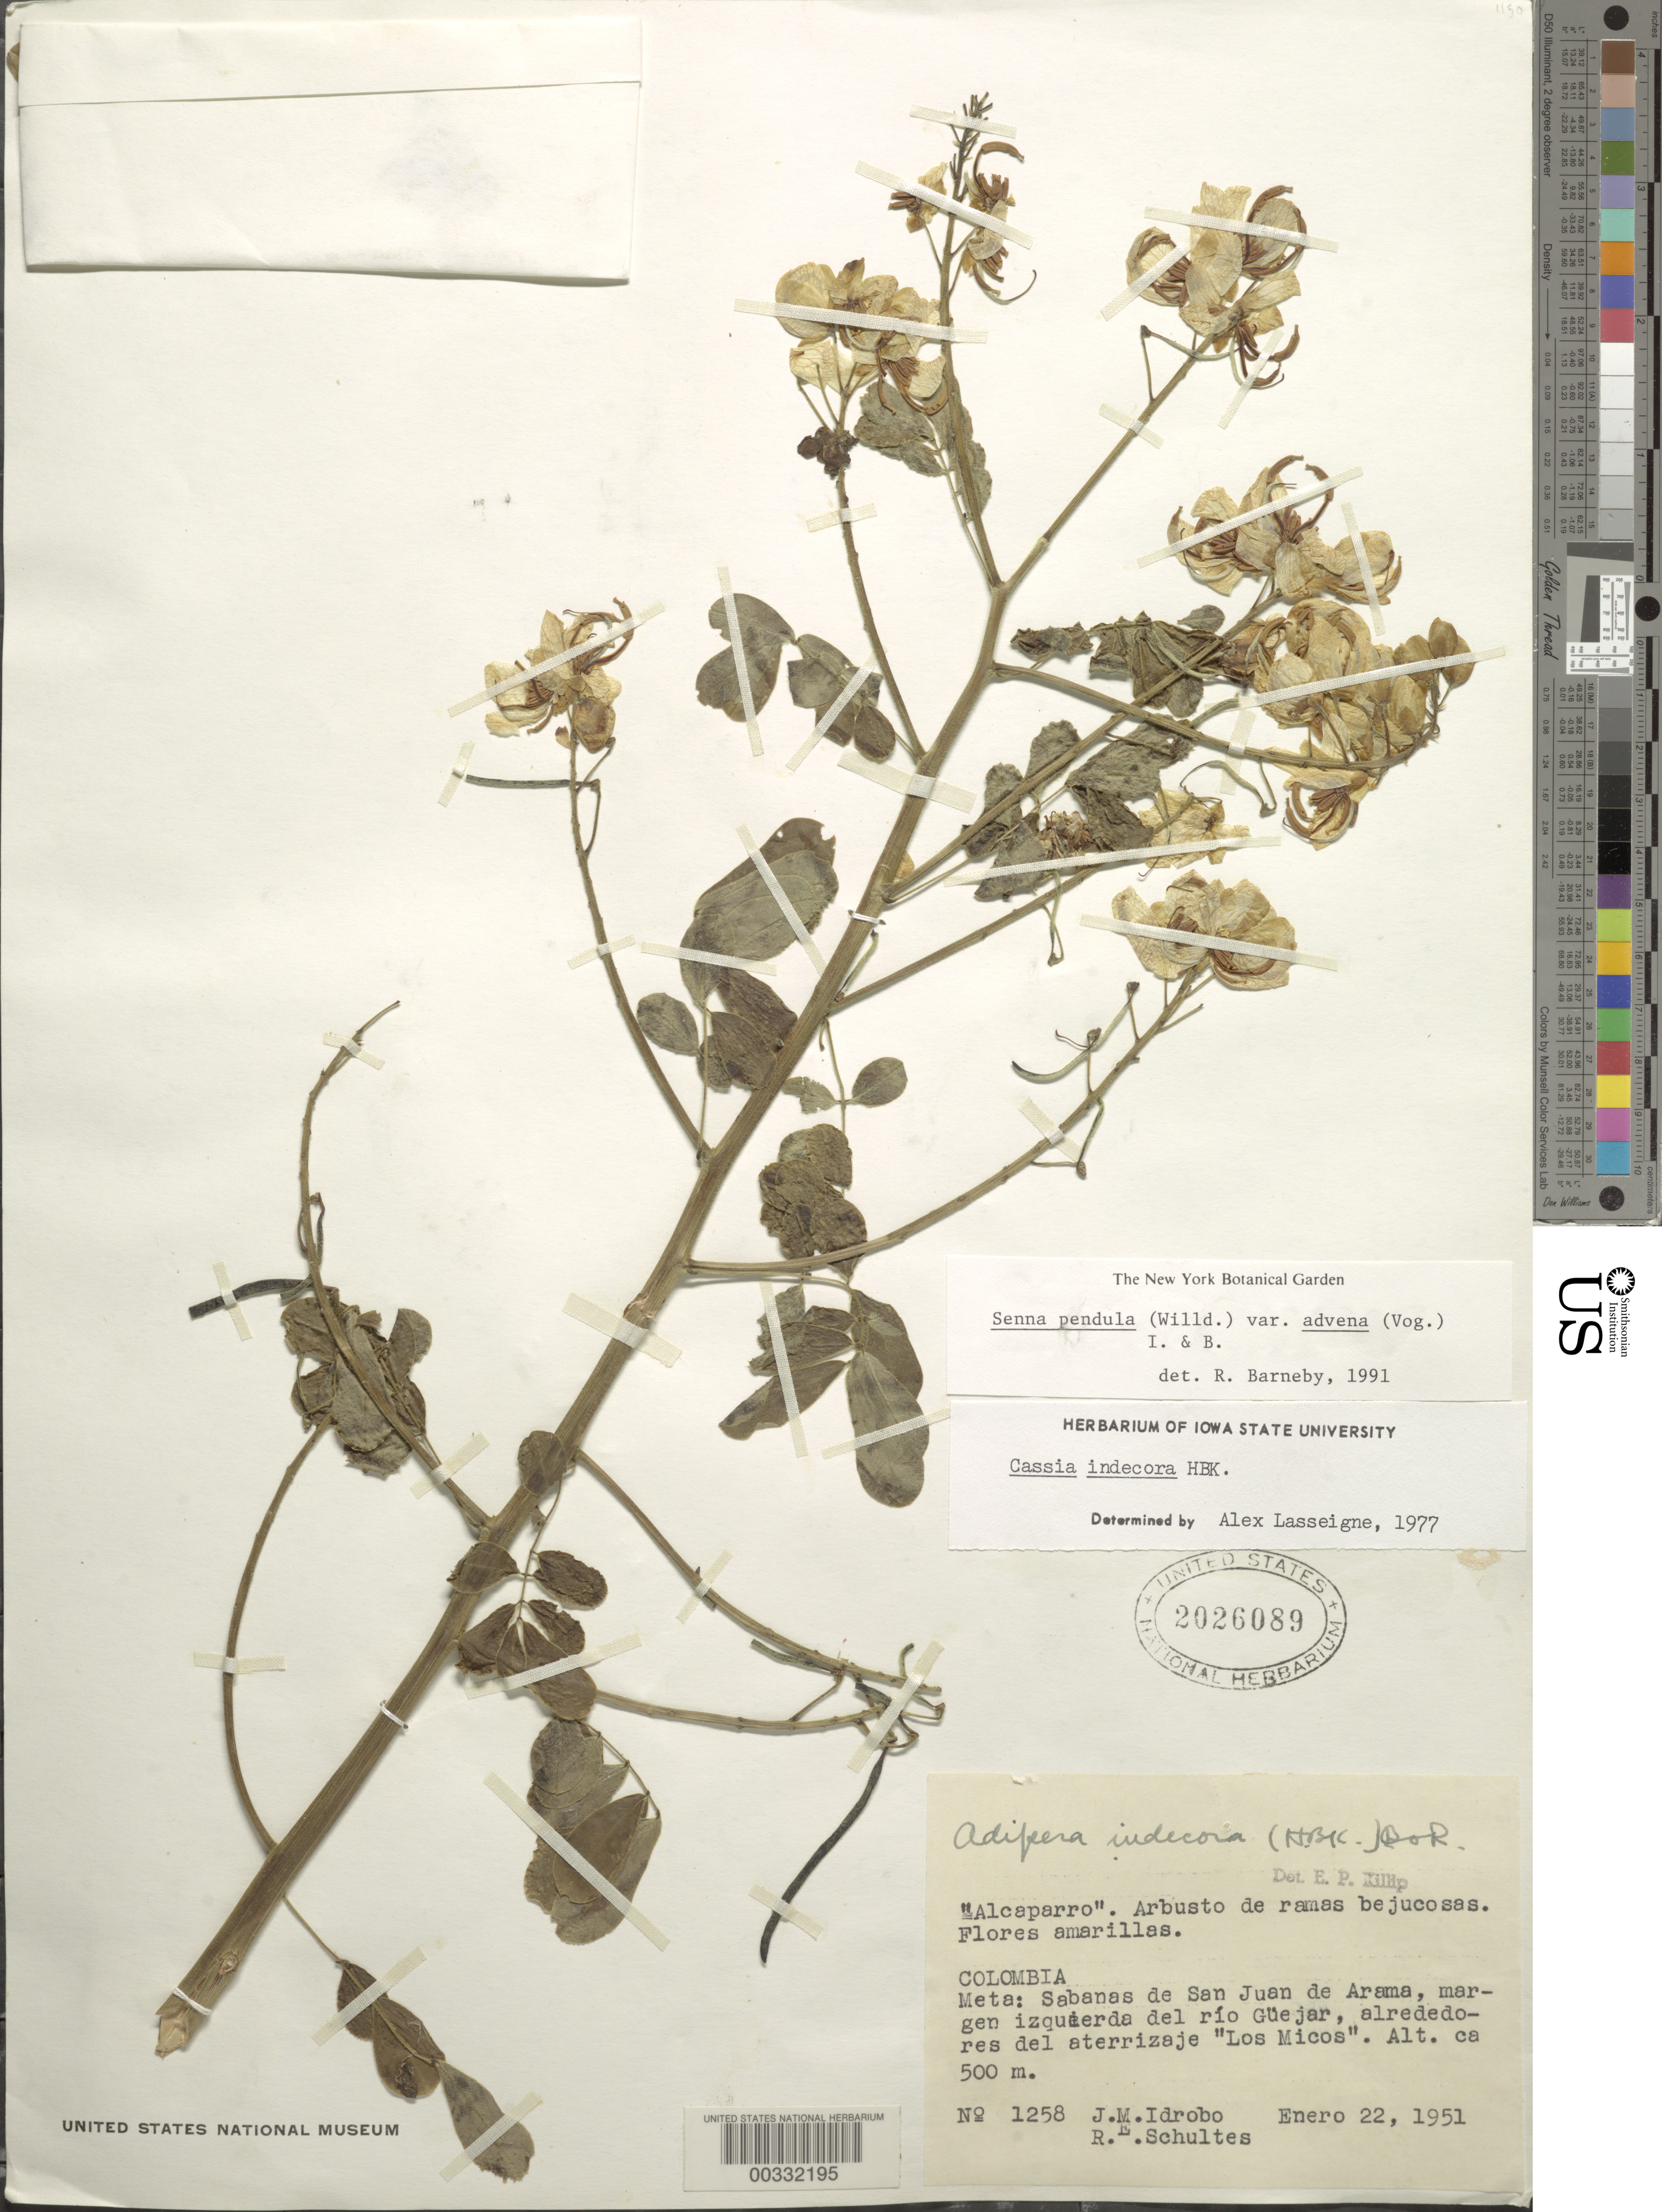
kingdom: Plantae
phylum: Tracheophyta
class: Magnoliopsida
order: Fabales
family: Fabaceae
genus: Senna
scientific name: Senna pendula var. advena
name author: (Vogel) H.S. Irwin & Barneby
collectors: J. M. Idrobo & R. E. Schultes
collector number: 1258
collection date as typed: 22 Jan 1951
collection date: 1951-01-22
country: Colombia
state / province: Meta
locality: Sabanas de San Juan de Arama, left side of the Rio Guejar, vicinity of the Aterrizaje "los Micos"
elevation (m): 500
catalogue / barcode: US 2026089